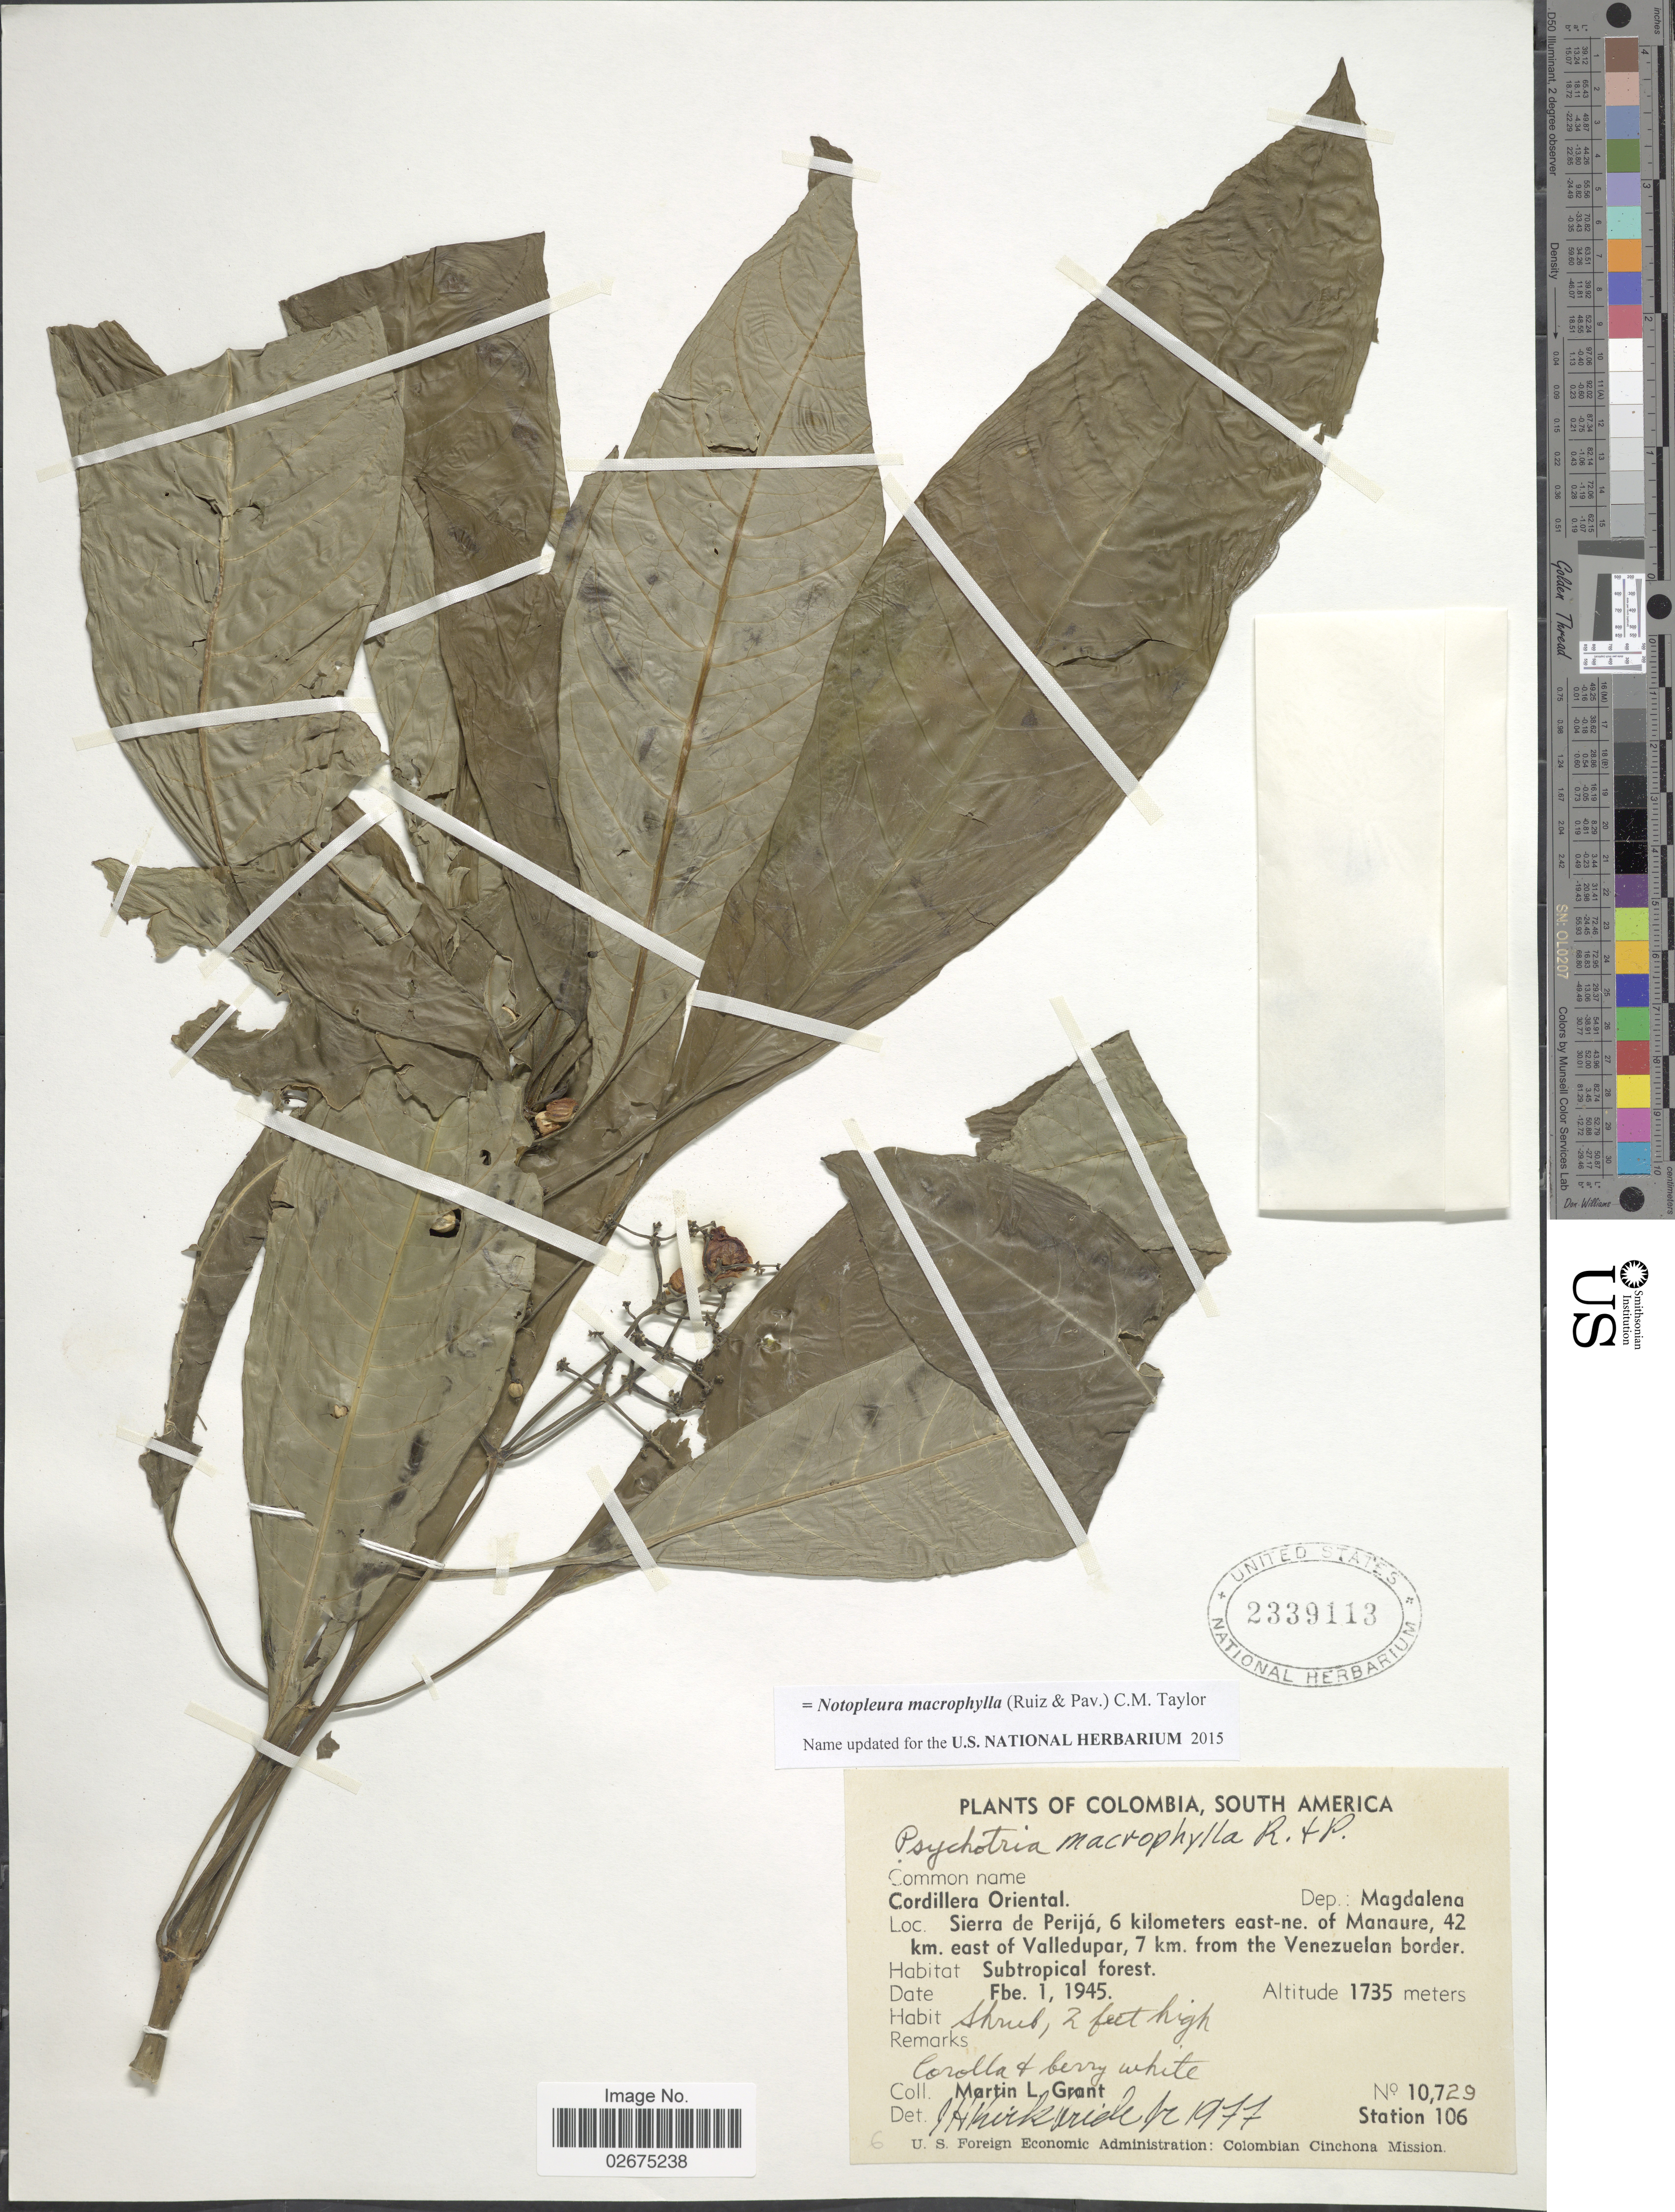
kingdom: Plantae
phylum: Tracheophyta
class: Magnoliopsida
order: Gentianales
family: Rubiaceae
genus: Notopleura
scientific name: Notopleura macrophylla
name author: (Ruiz & Pav.) C.M. Taylor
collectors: M. L. Grant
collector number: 10729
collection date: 1945-02-01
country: Colombia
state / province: Magdalena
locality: Cordillera Oriental, Dep. Magdalena, Sierra de Perijá, 6 kilometers east-ne. of Manaure, 42 km east of Valledupar, 7 km from the Venezuelan border, Subtropical forest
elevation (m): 1735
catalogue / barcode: US 2339113